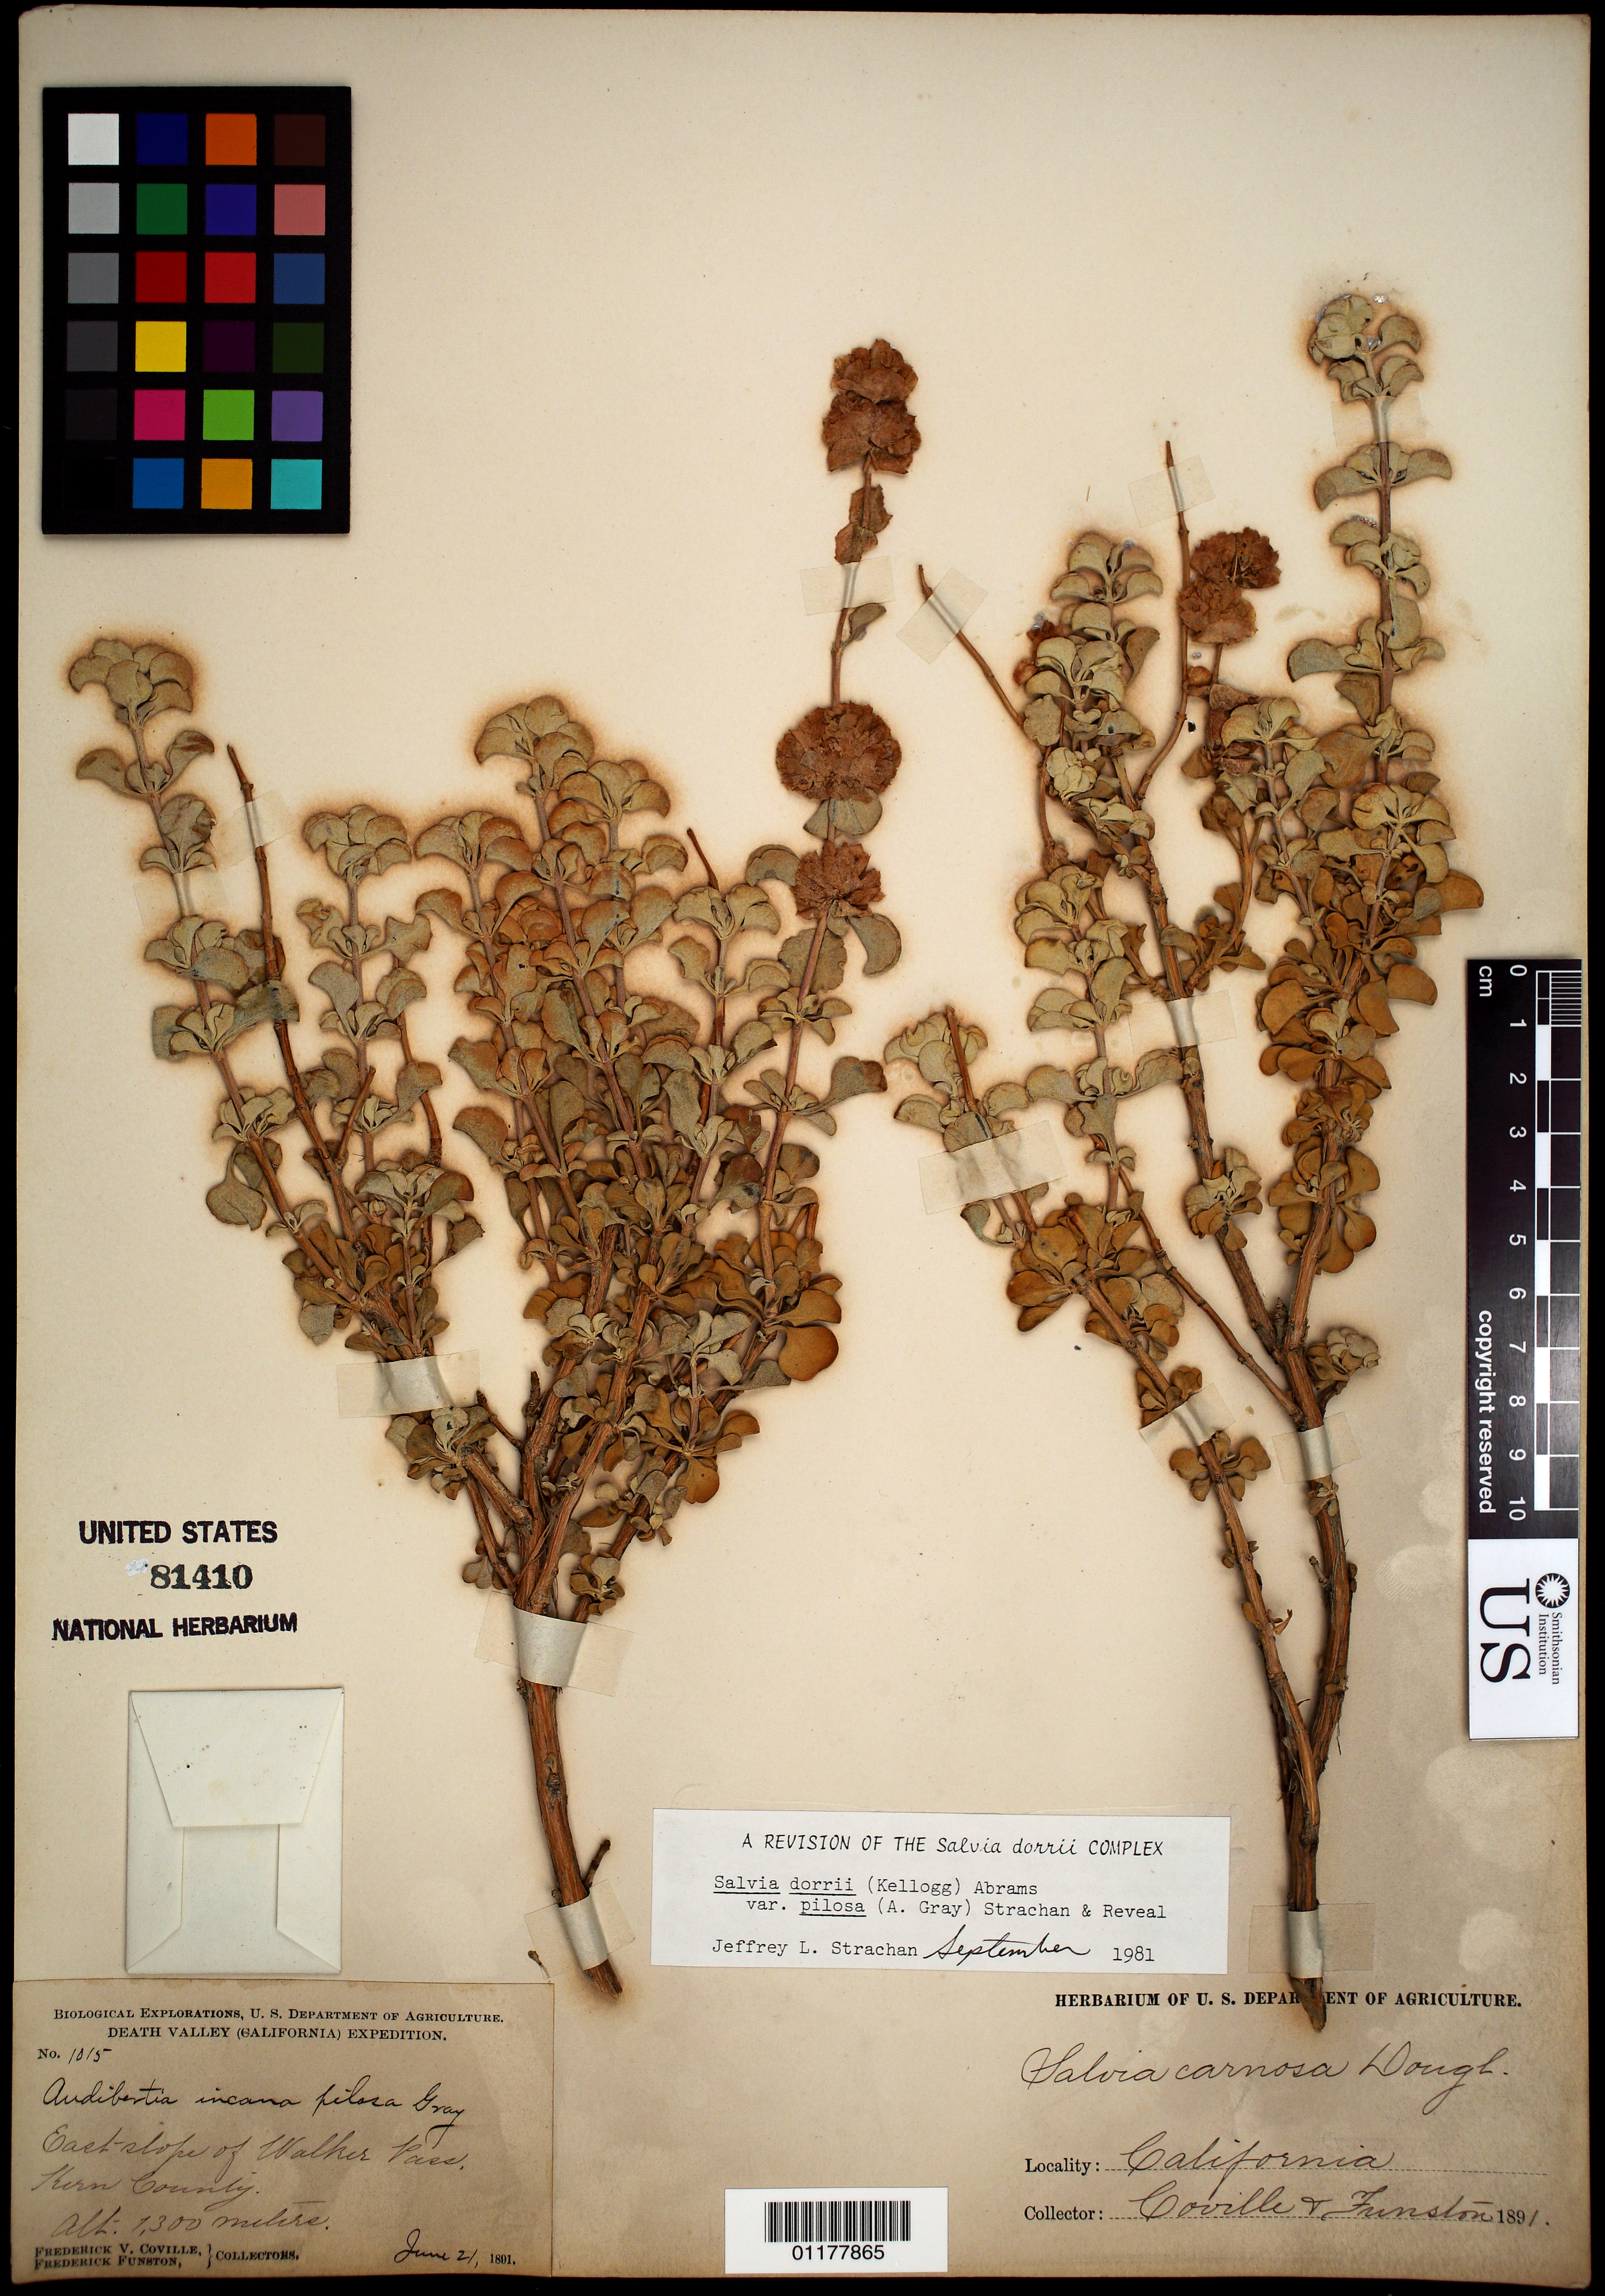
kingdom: Plantae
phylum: Tracheophyta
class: Magnoliopsida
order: Lamiales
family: Lamiaceae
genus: Salvia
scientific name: Salvia dorrii var. pilosa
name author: (A. Gray) Strachan & Reveal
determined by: Strachan, J. L.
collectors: F. V. Coville & F. Funston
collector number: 1015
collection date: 1891-06-21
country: United States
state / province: California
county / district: Kern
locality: East slope of Walker Pass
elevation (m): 1300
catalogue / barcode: US 81410